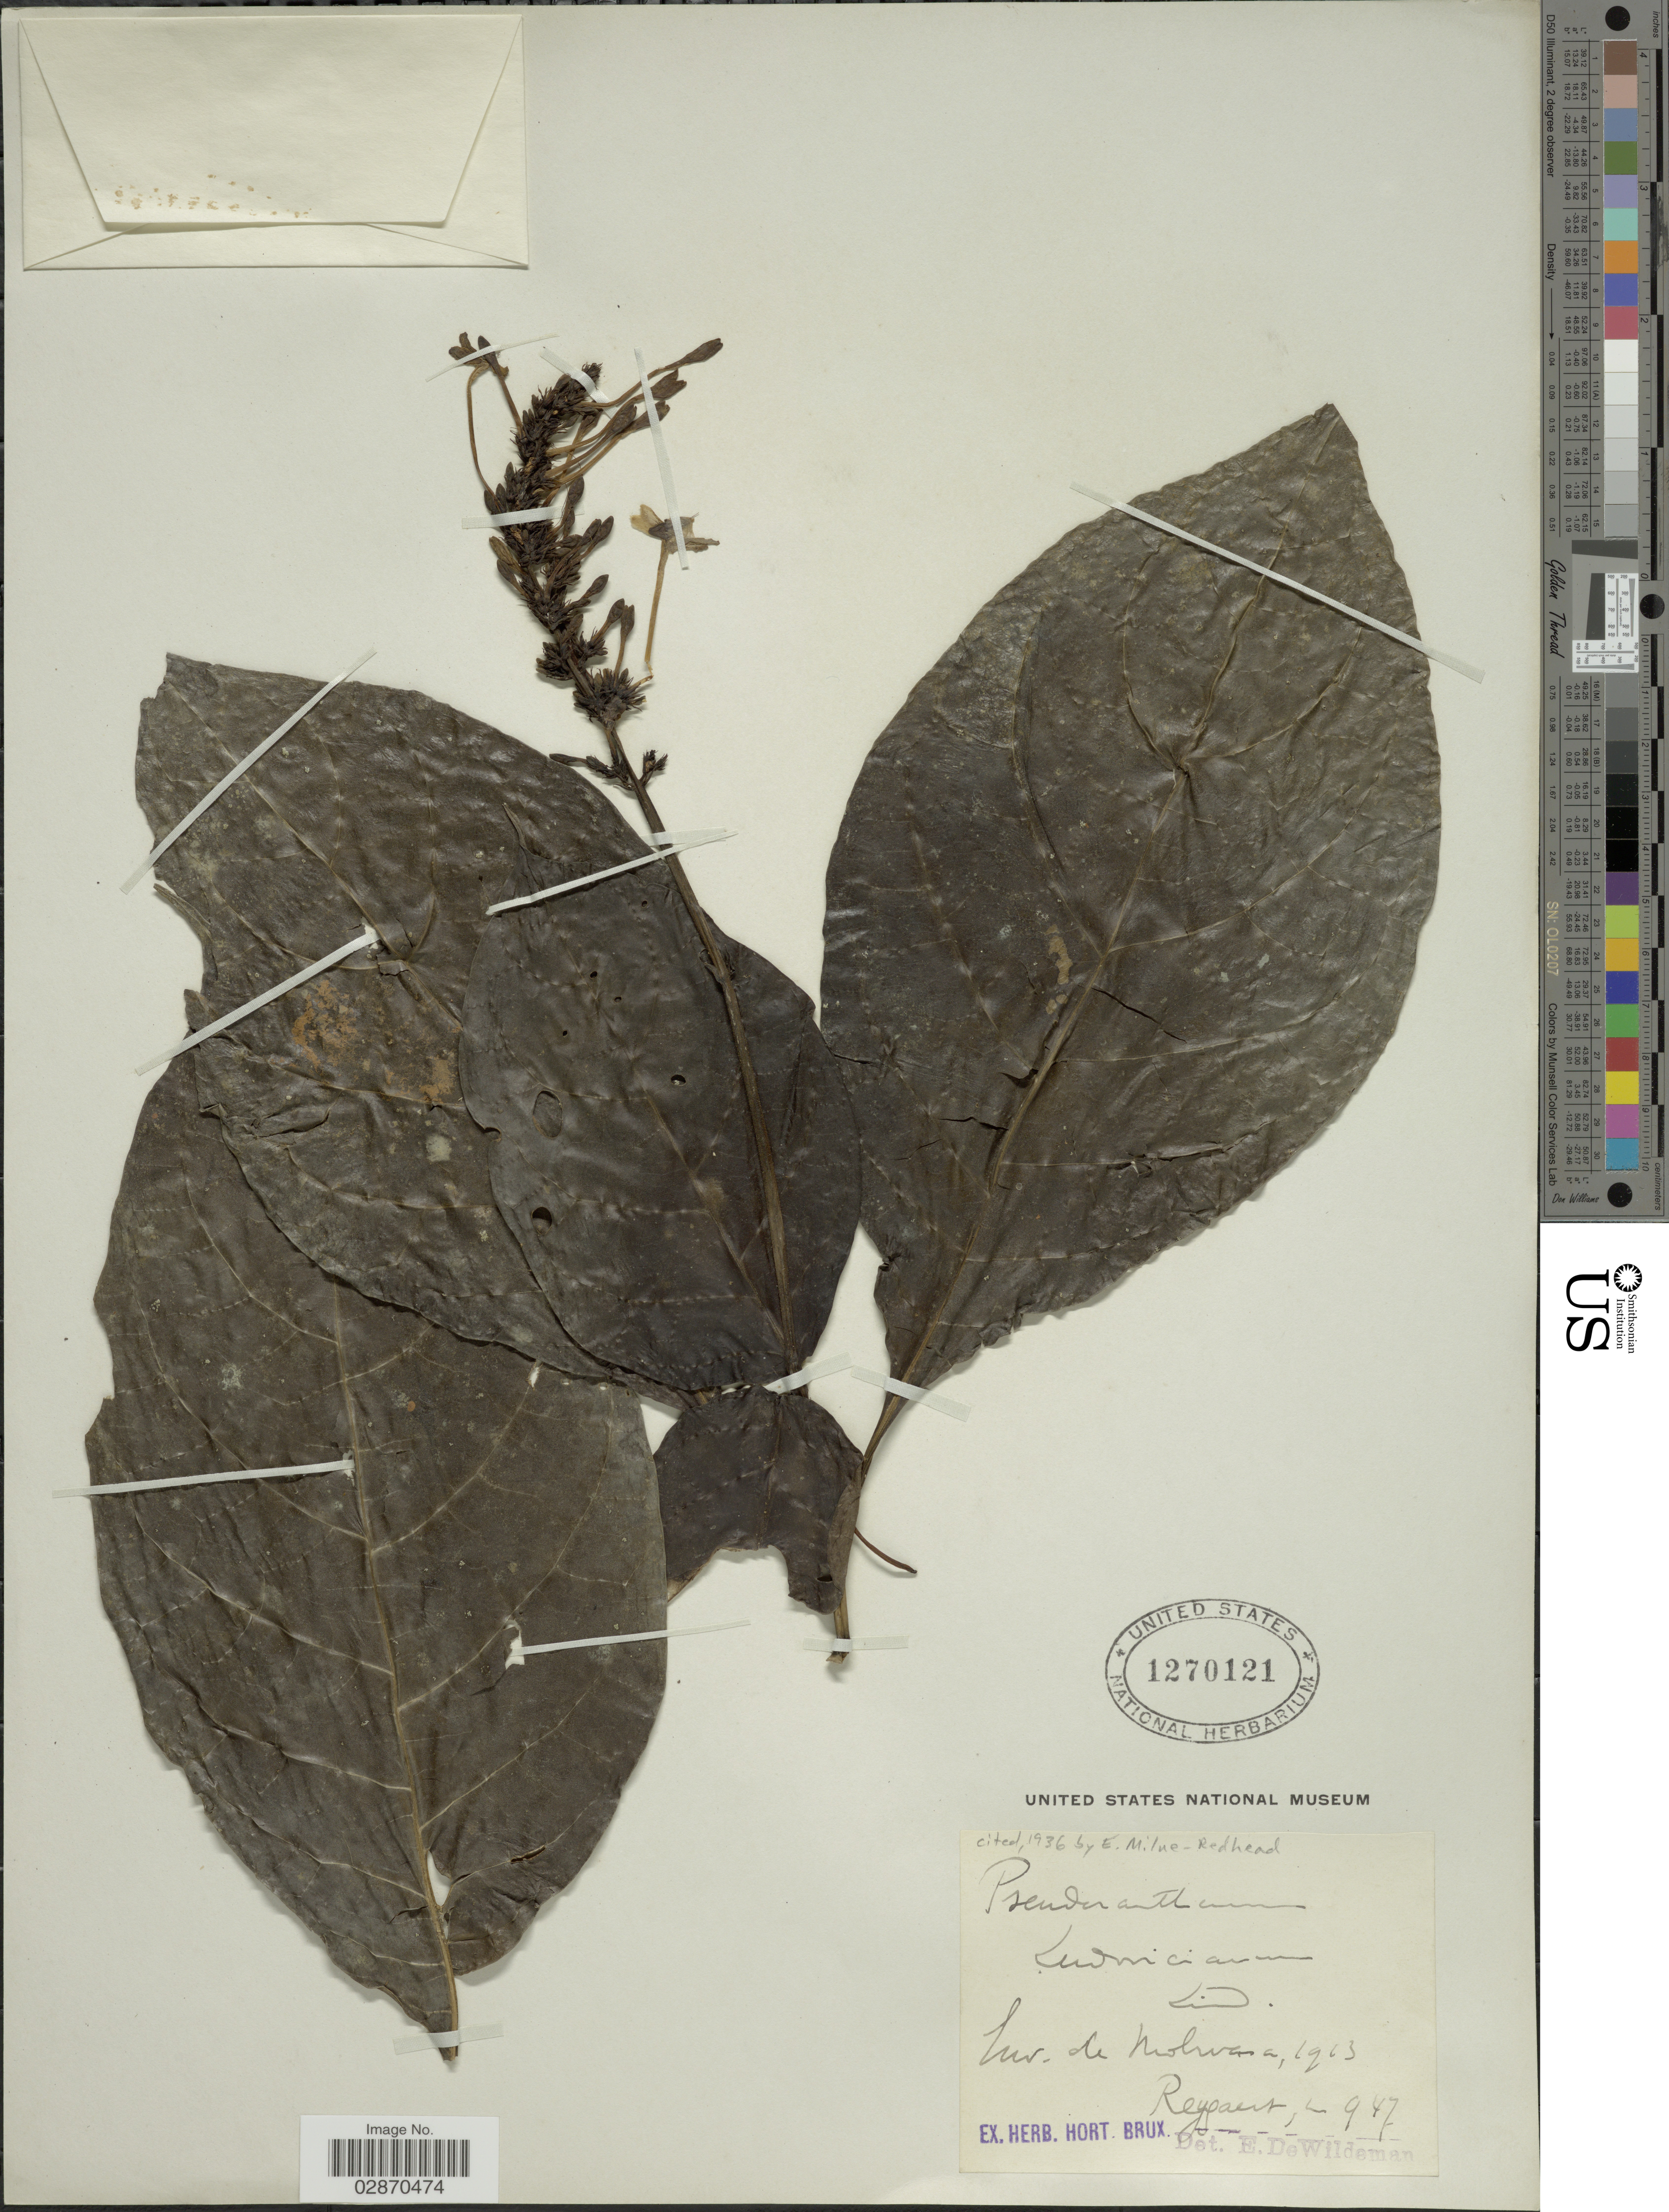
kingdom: Plantae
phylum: Tracheophyta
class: Magnoliopsida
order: Lamiales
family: Acanthaceae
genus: Pseuderanthemum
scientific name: Pseuderanthemum ludovicianum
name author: (Büttner) Lindau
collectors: Reygaert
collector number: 947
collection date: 1913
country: Congo, Democratic Republic of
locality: Env. de Mobwasa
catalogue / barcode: US 1270121